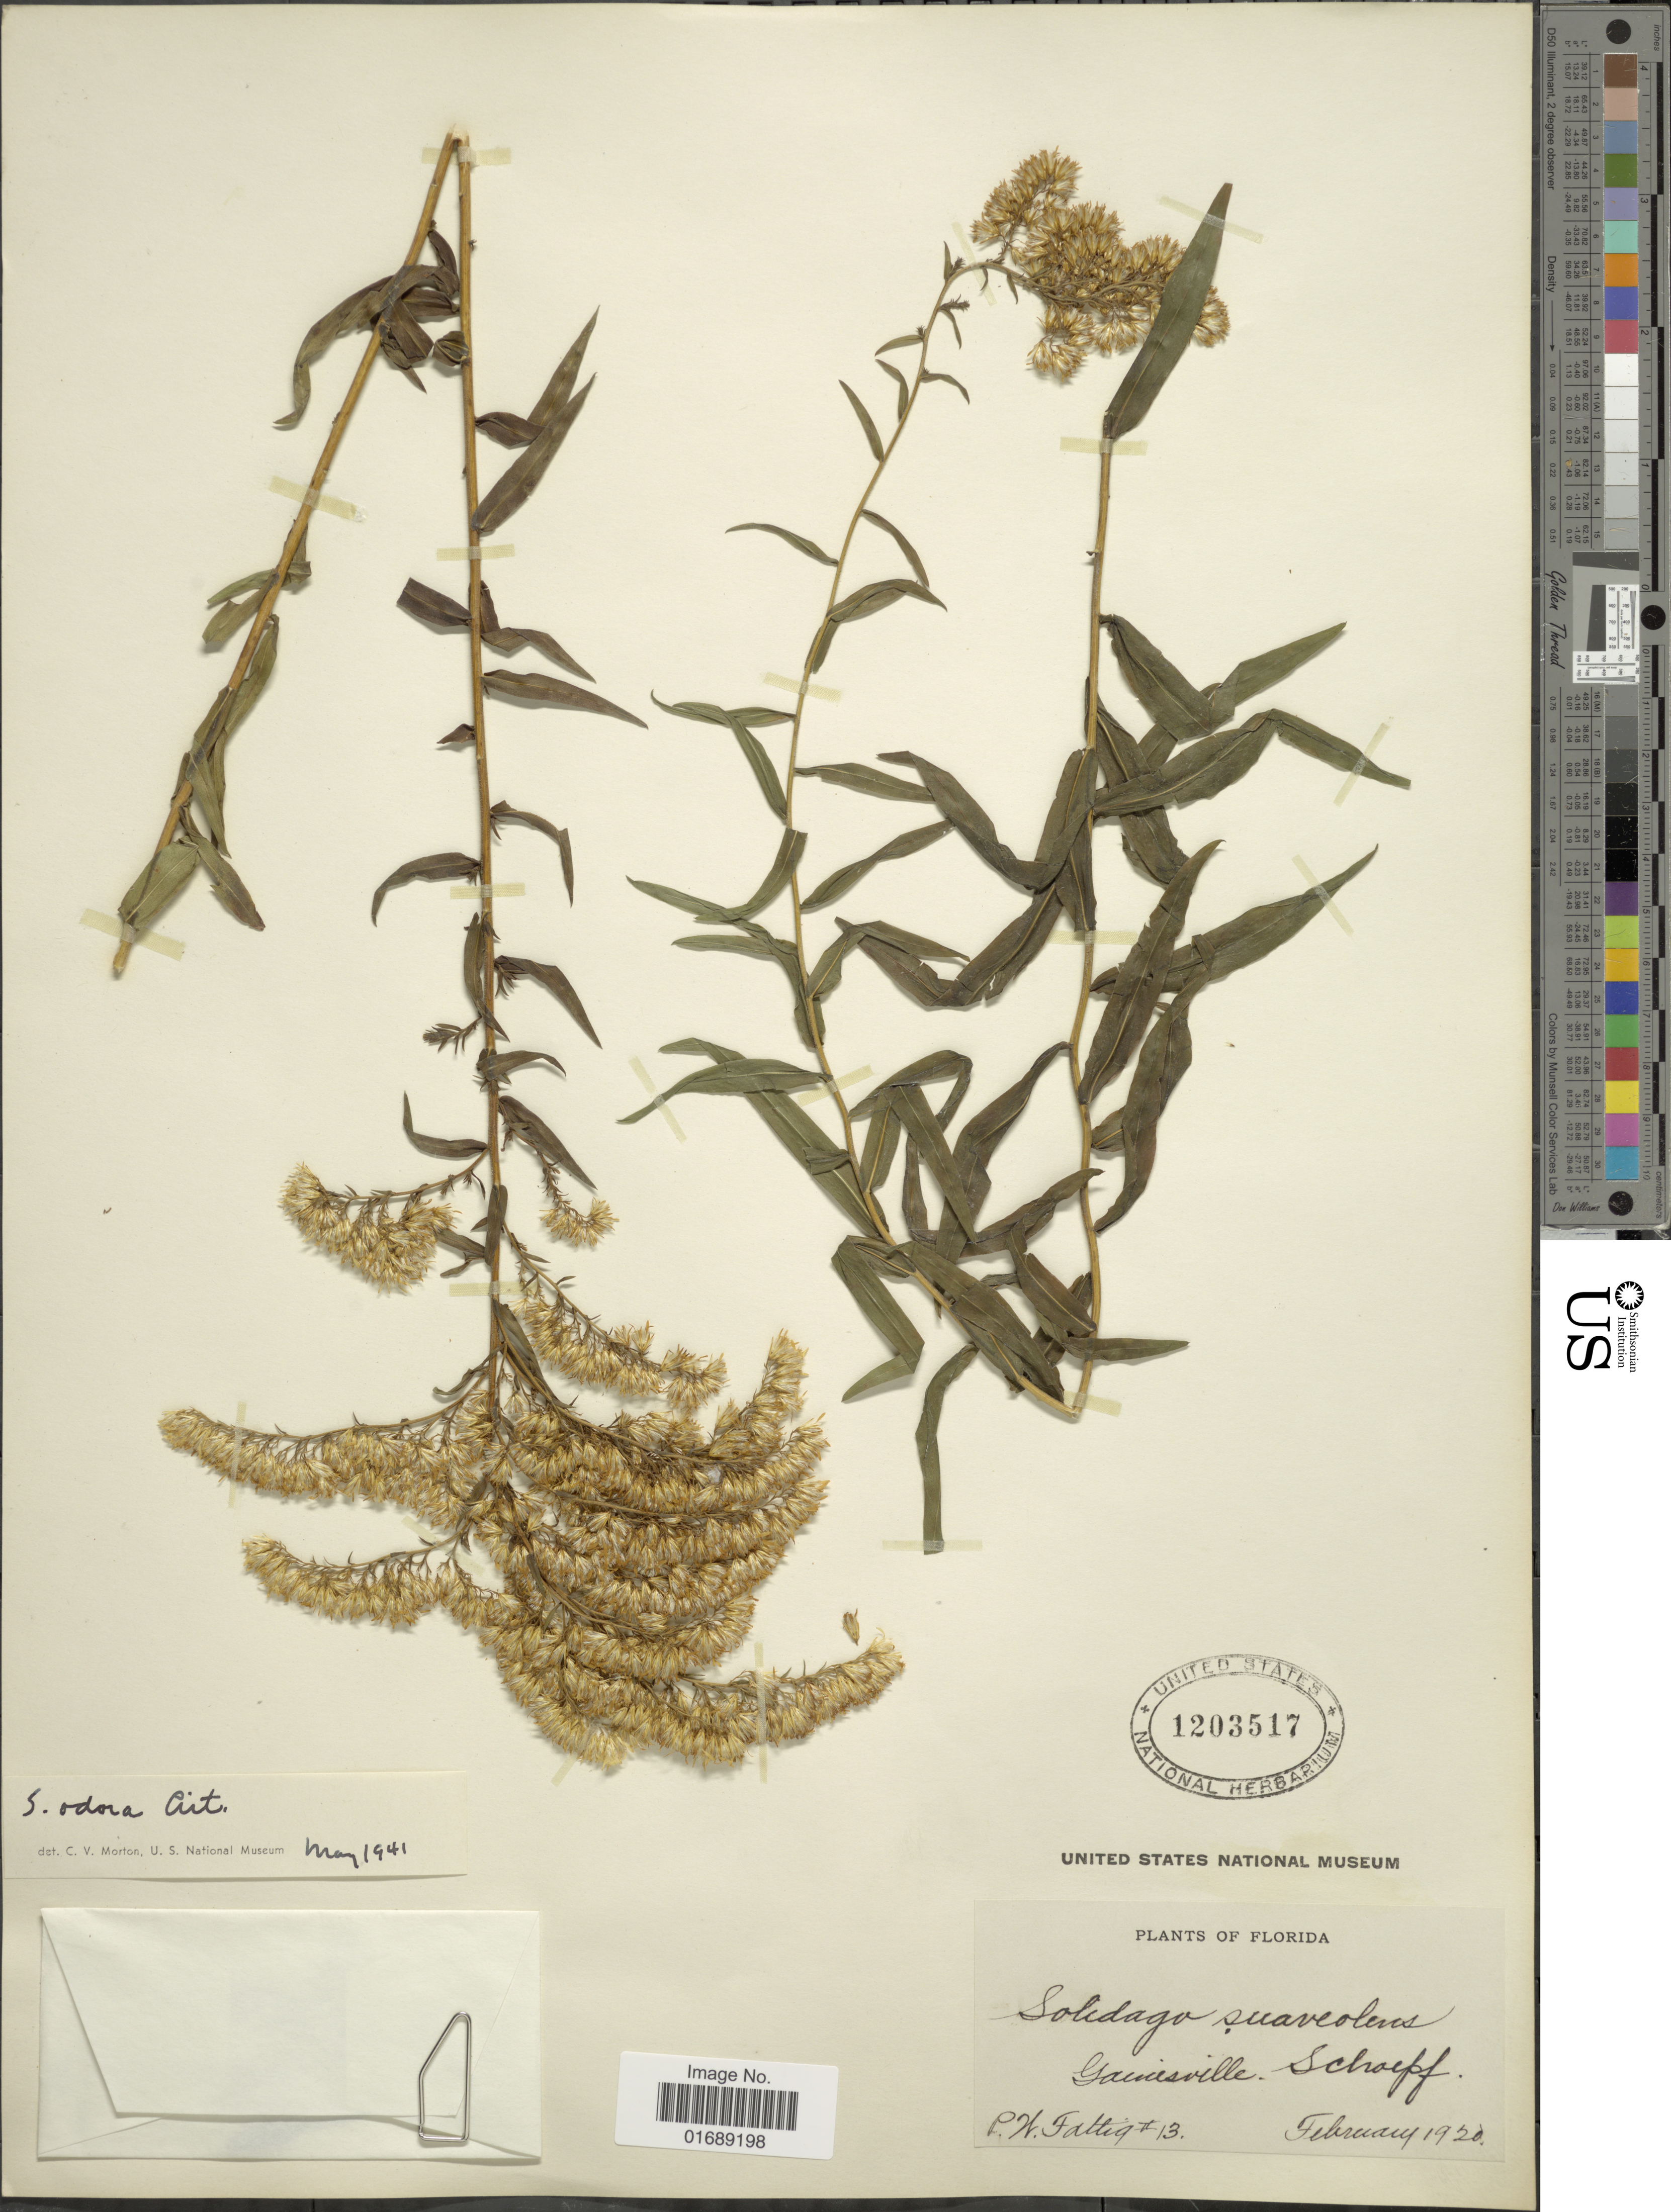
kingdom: Plantae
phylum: Tracheophyta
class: Magnoliopsida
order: Asterales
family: Asteraceae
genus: Solidago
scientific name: Solidago odora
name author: Aiton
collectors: P. Faltig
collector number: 13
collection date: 1920-02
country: United States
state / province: Florida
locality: Gainesville.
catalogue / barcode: US 1203517